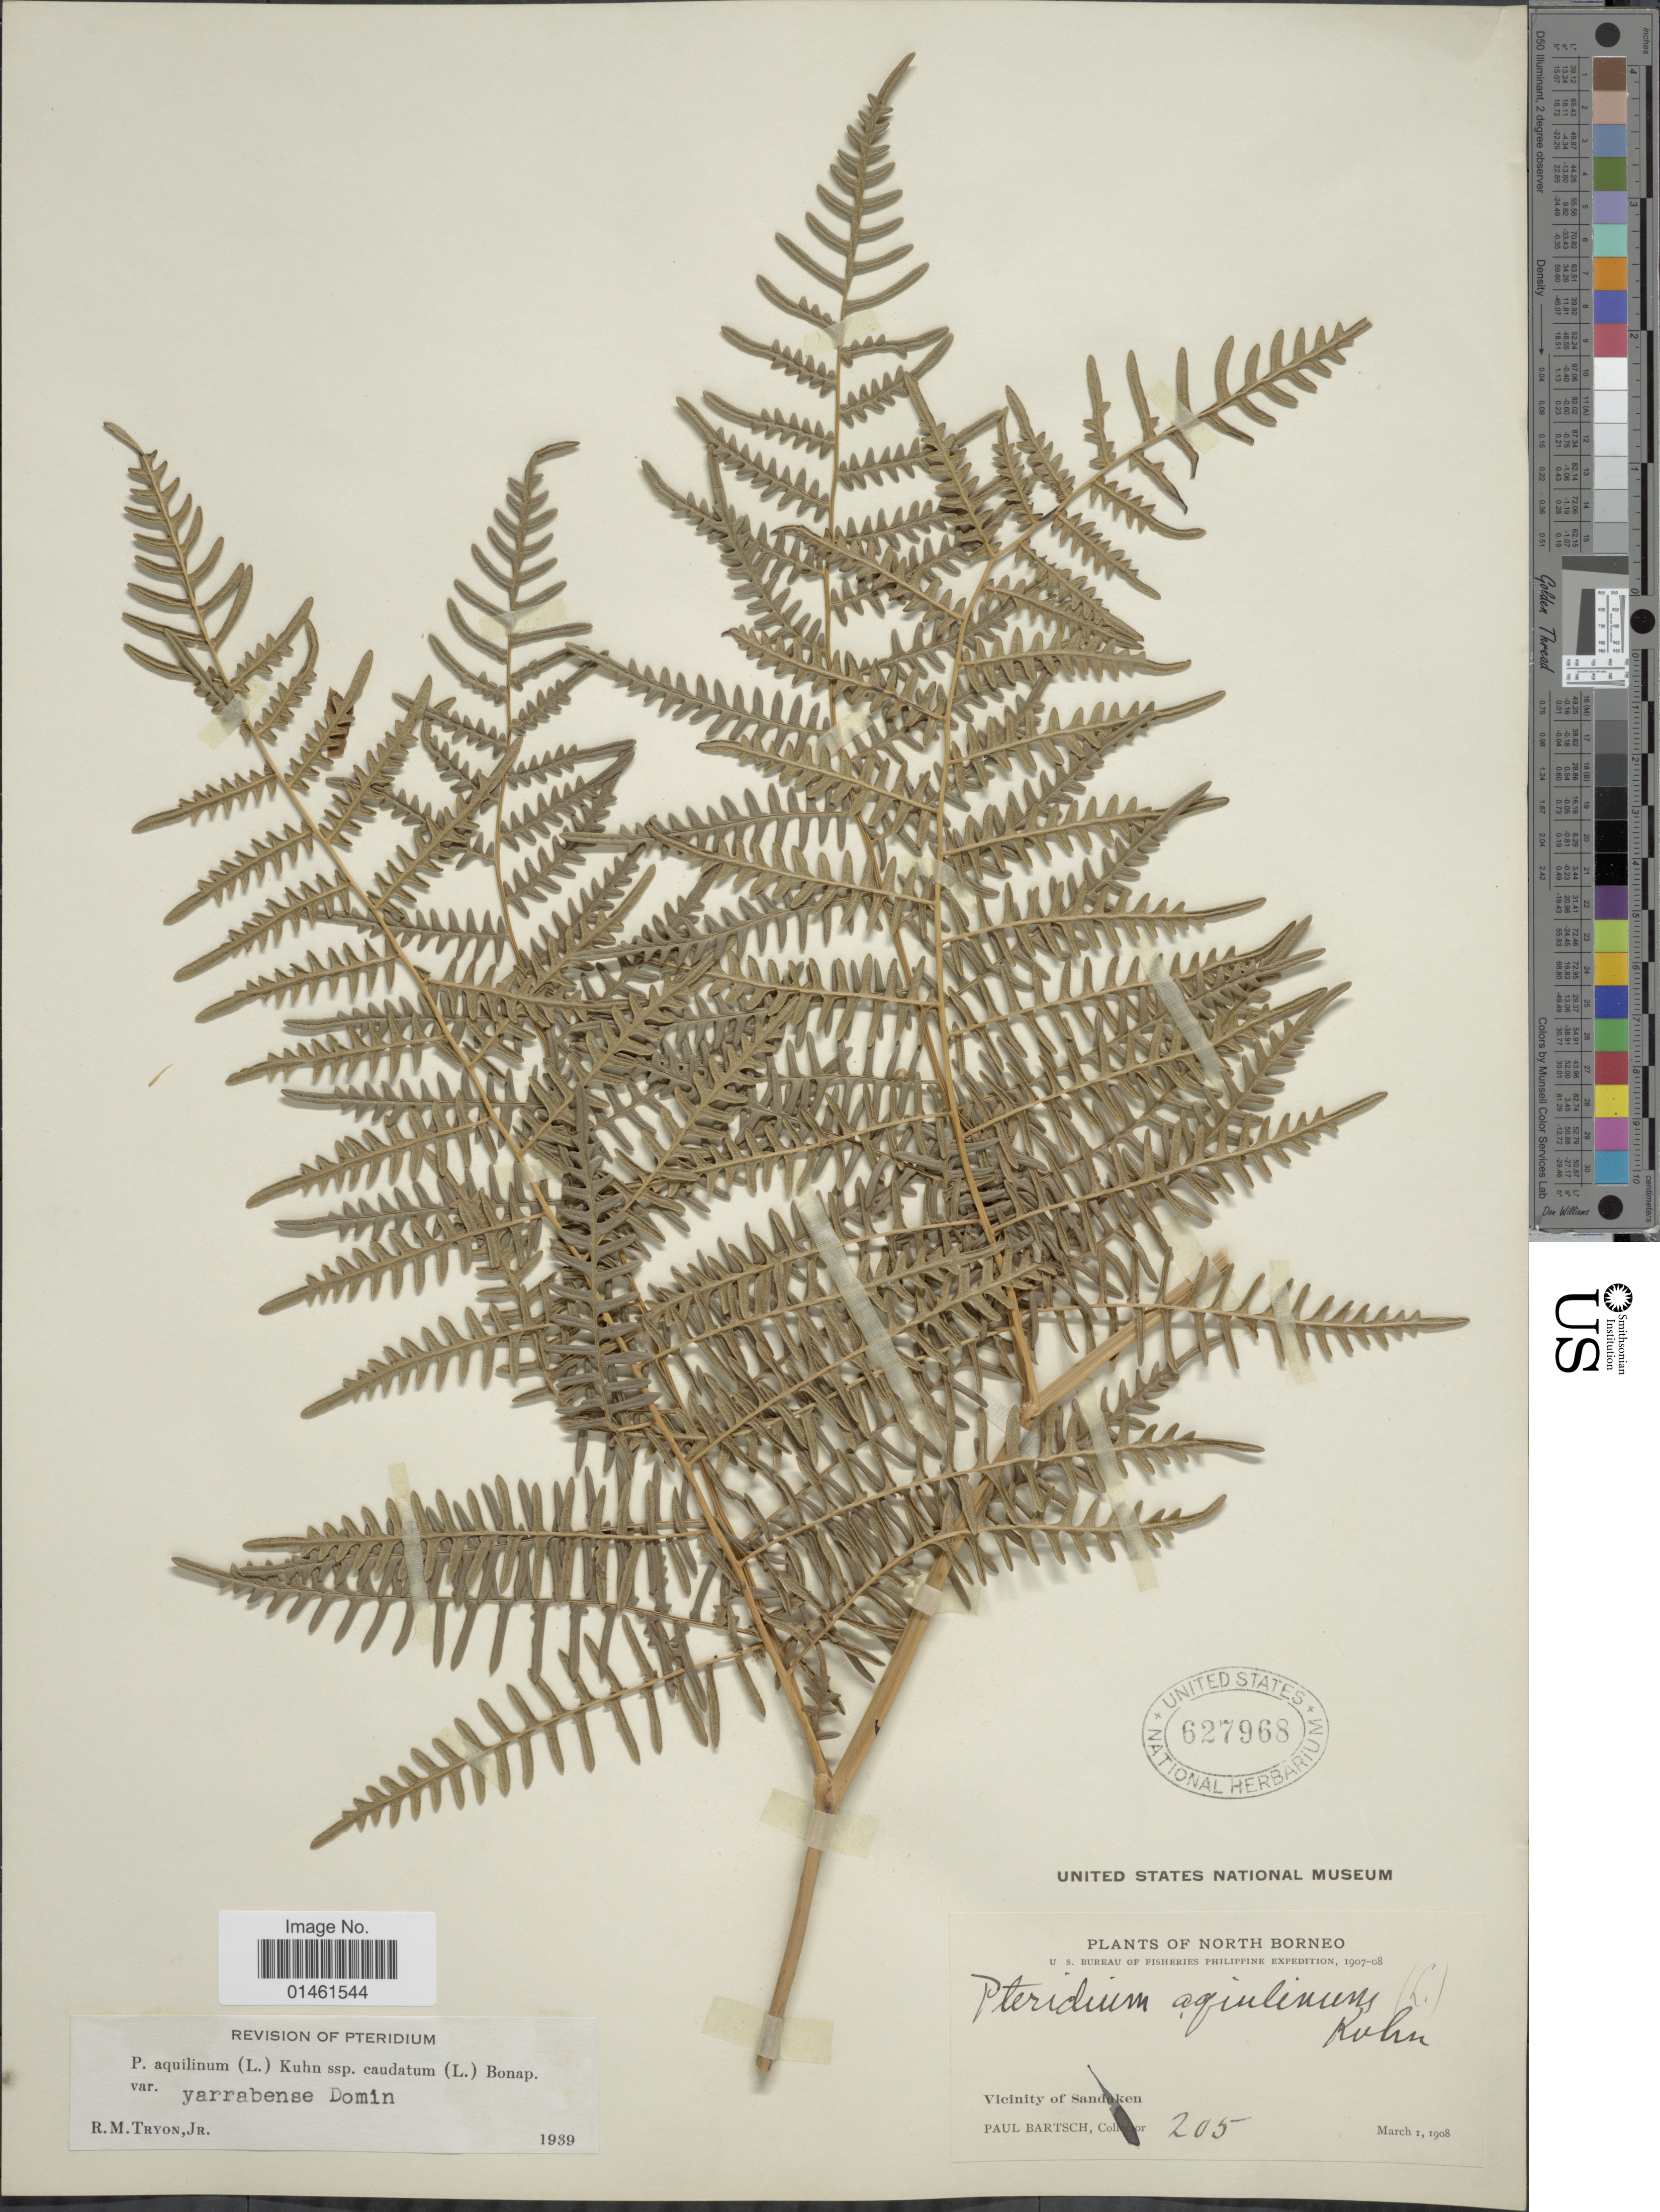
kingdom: Plantae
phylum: Tracheophyta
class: Polypodiopsida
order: Polypodiales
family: Dennstaedtiaceae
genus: Pteridium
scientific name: Pteridium aquilinum var. yarrabense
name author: Domin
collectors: P. Bartsch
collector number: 205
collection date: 1908-03-01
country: Malaysia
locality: British North Borneo, Sandakan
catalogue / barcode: US 627968